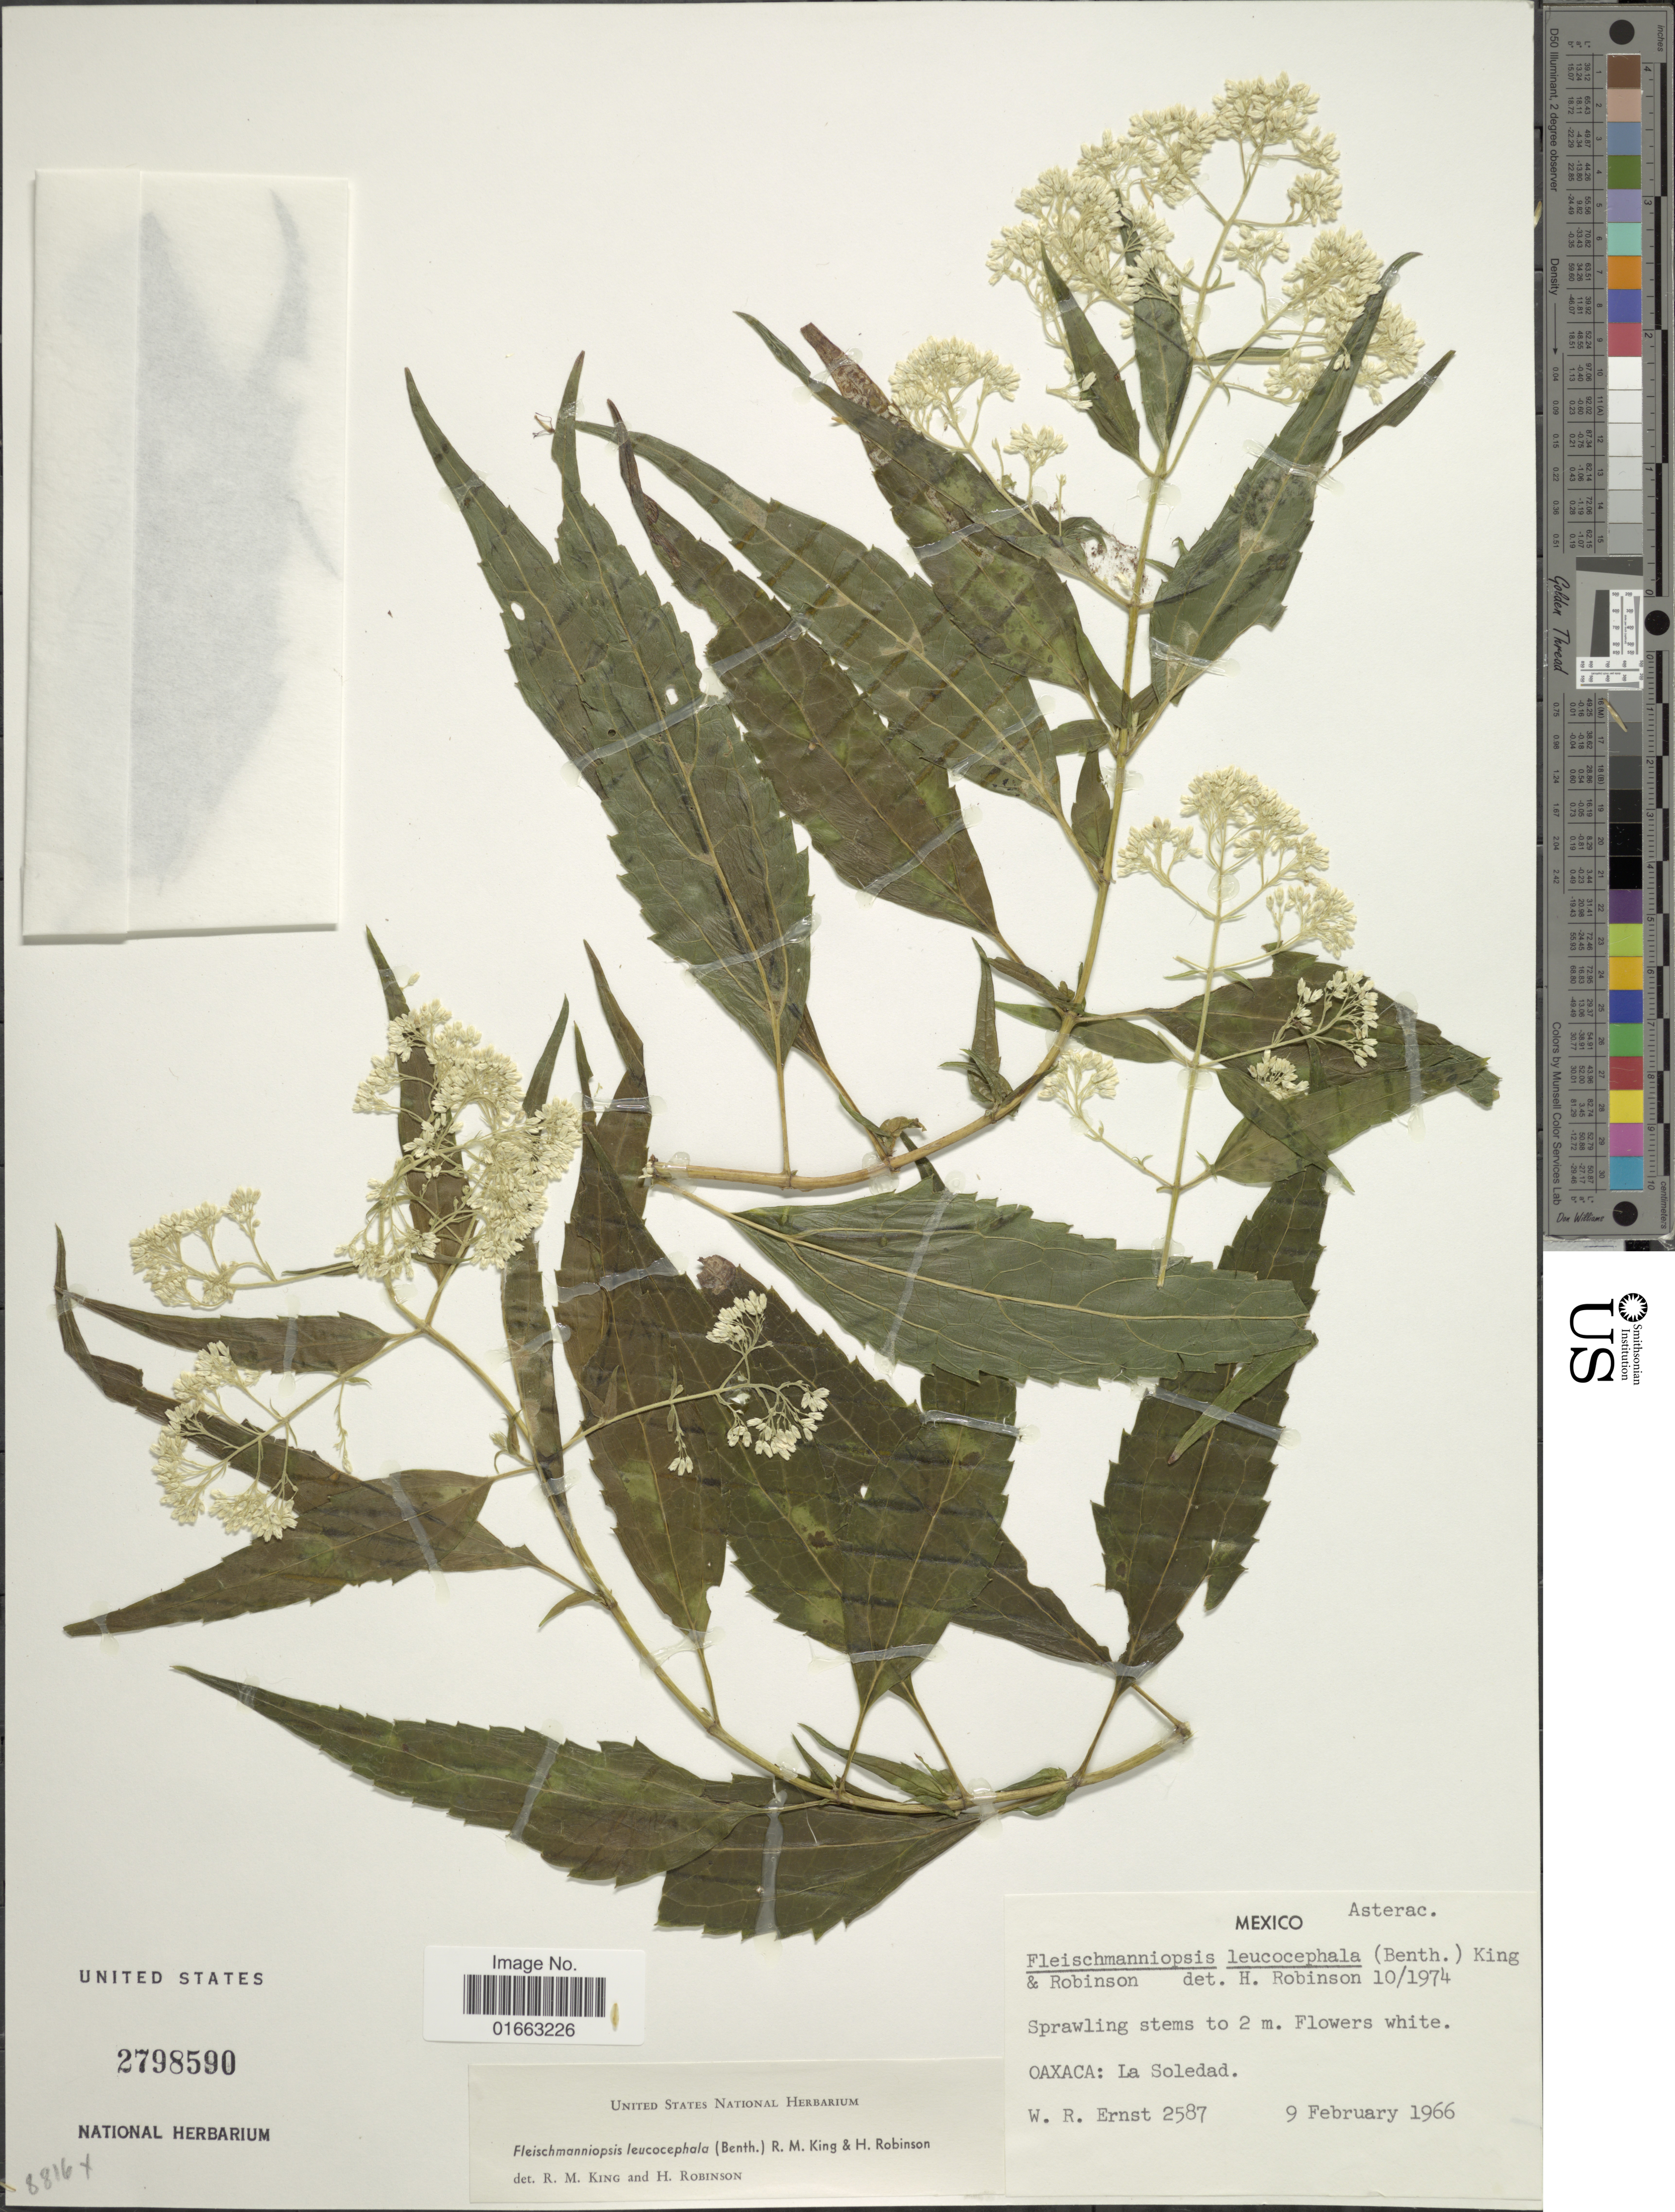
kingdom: Plantae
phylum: Tracheophyta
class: Magnoliopsida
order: Asterales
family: Asteraceae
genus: Fleischmanniopsis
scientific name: Fleischmanniopsis leucocephala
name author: (Benth.) R.M. King & H. Rob.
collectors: W. R. Ernst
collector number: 2587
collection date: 1966-02-09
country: Mexico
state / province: Oaxaca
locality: La Soledad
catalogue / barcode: US 2798590